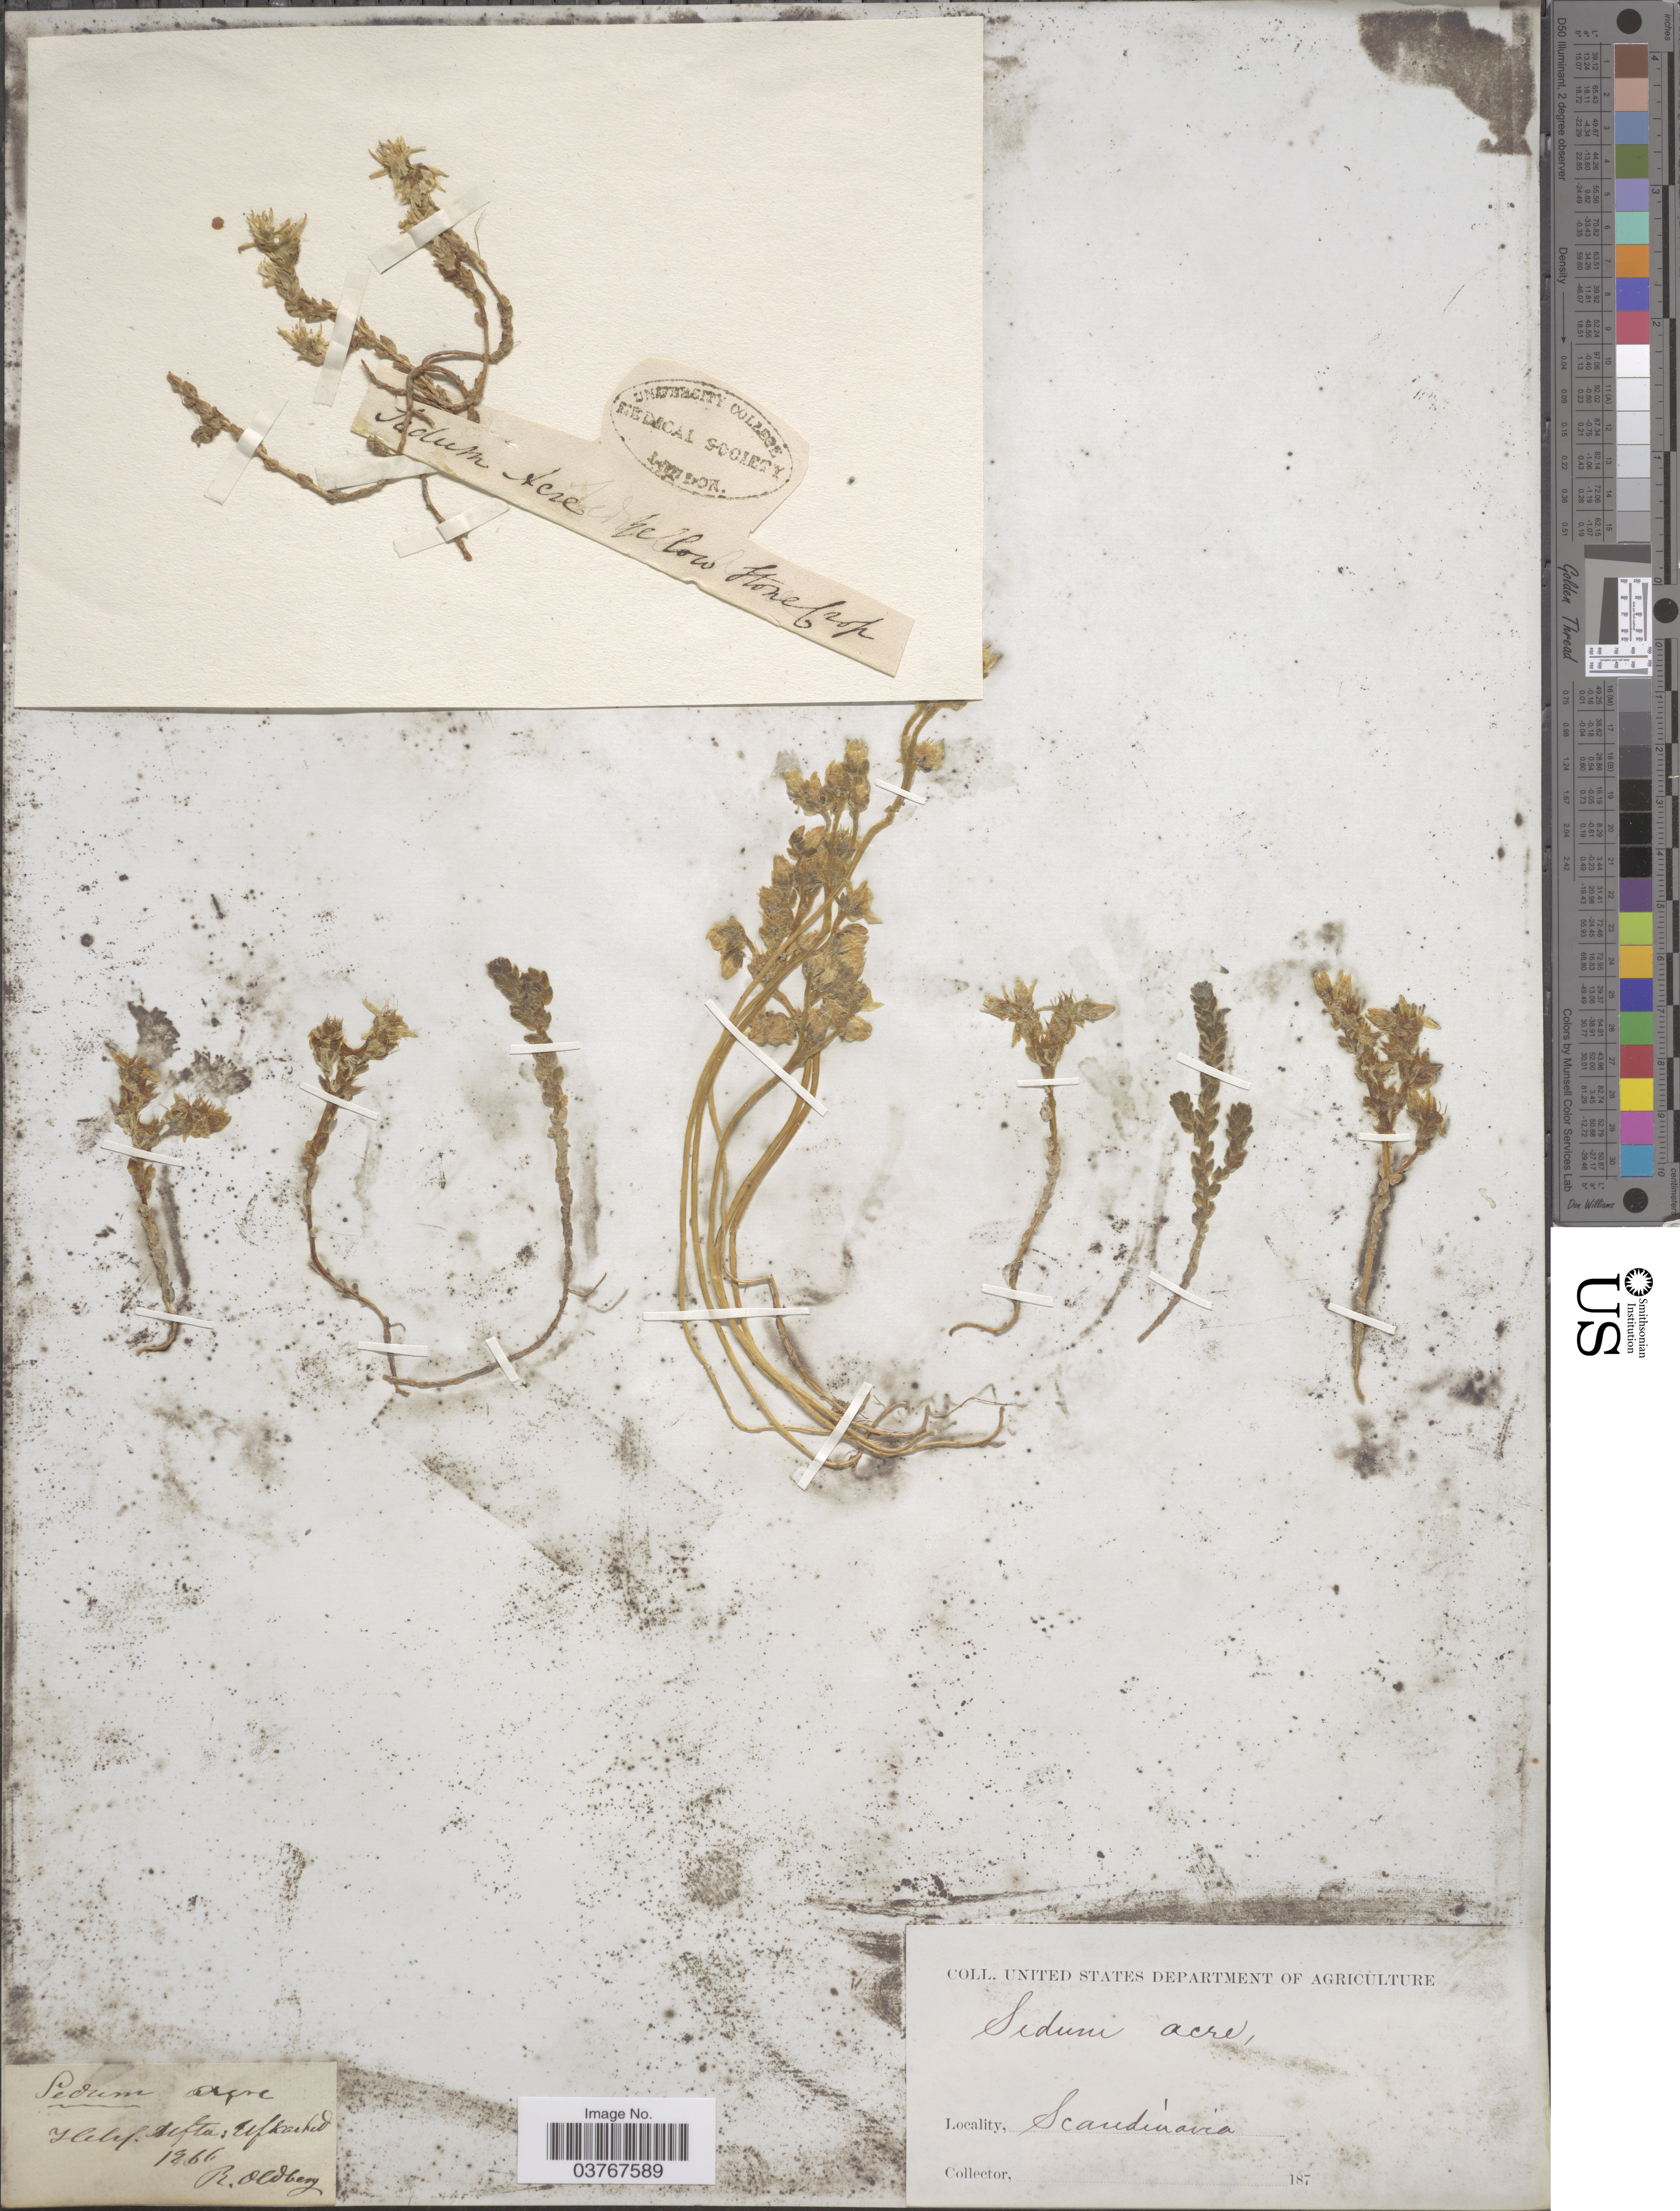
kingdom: Plantae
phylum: Tracheophyta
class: Magnoliopsida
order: Saxifragales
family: Crassulaceae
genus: Sedum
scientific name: Sedum acre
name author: L.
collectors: R. Oldberg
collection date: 1866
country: Sweden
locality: Helsl. Alfta: Ulfkarhed [interpreted]. Scandinavia.